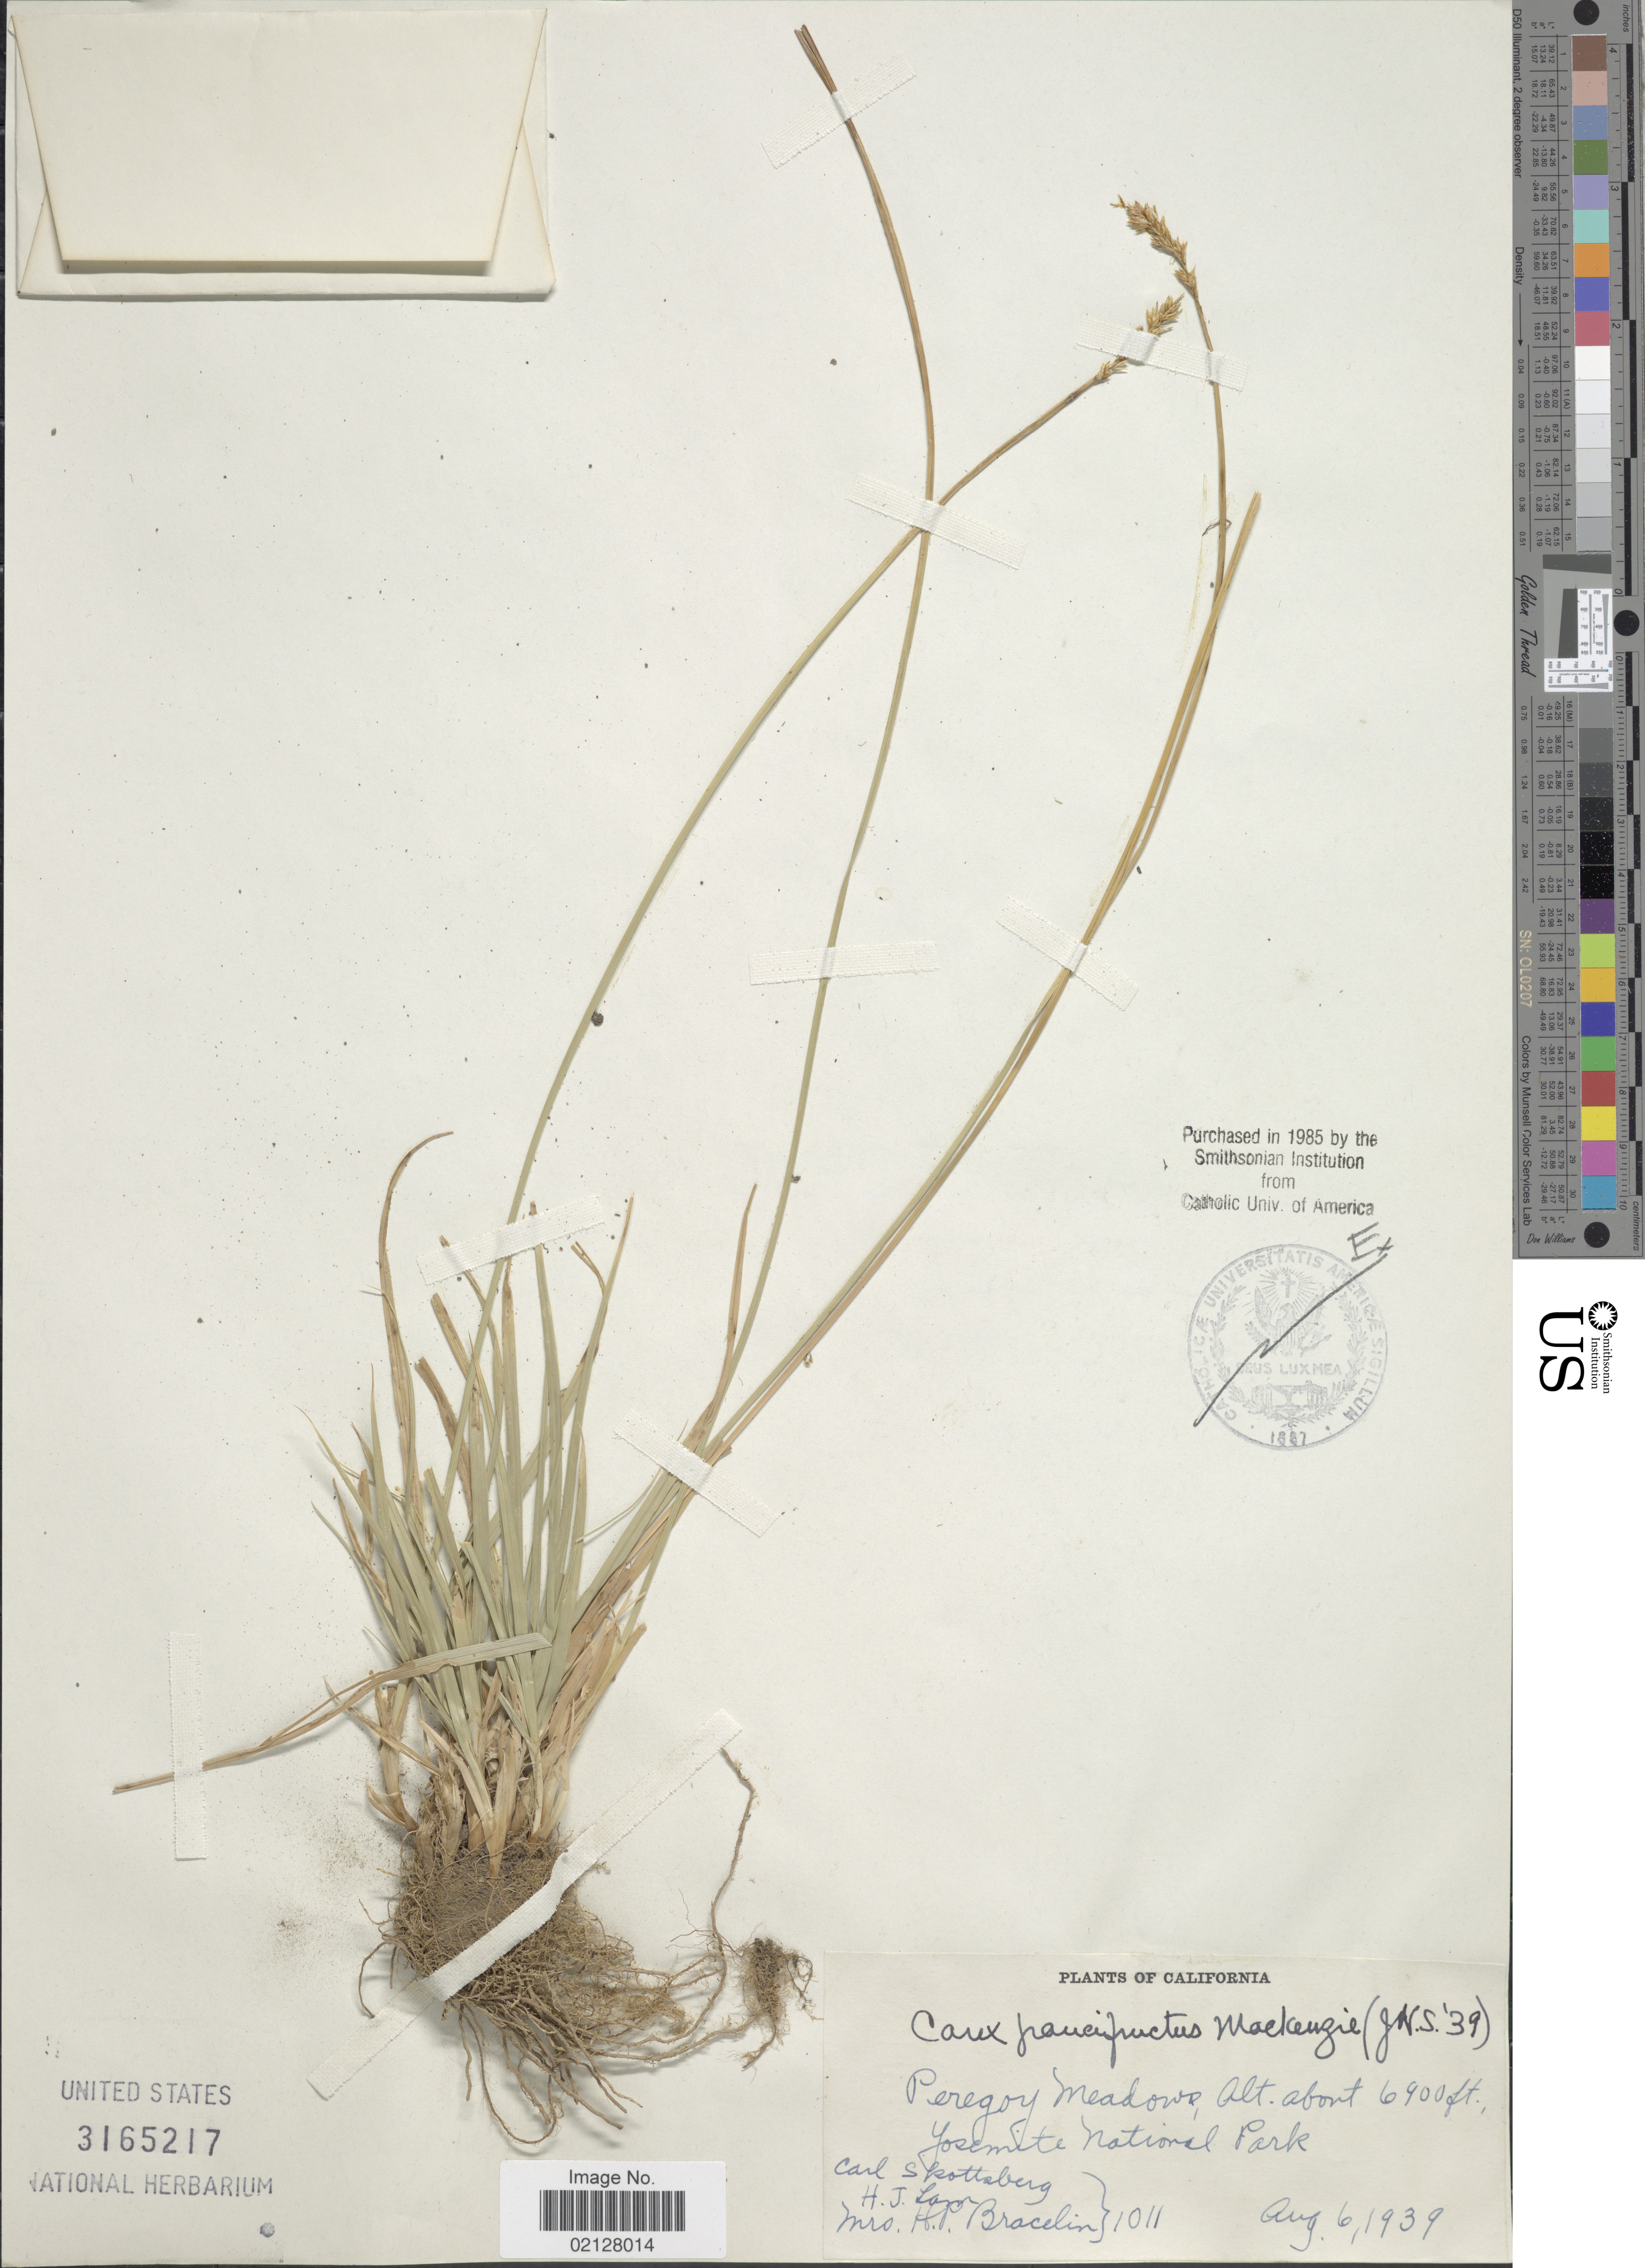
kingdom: Plantae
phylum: Tracheophyta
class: Liliopsida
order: Poales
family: Cyperaceae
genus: Carex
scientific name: Carex mariposana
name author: L.H. Bailey ex Mack.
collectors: C. Skottsberg, H. J. Lam & H. Bracelin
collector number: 1011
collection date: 1939-08-06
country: United States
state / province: California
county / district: Mariposa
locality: Peregoy meadows, Yosemite National Park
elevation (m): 2103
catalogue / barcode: US 3165217